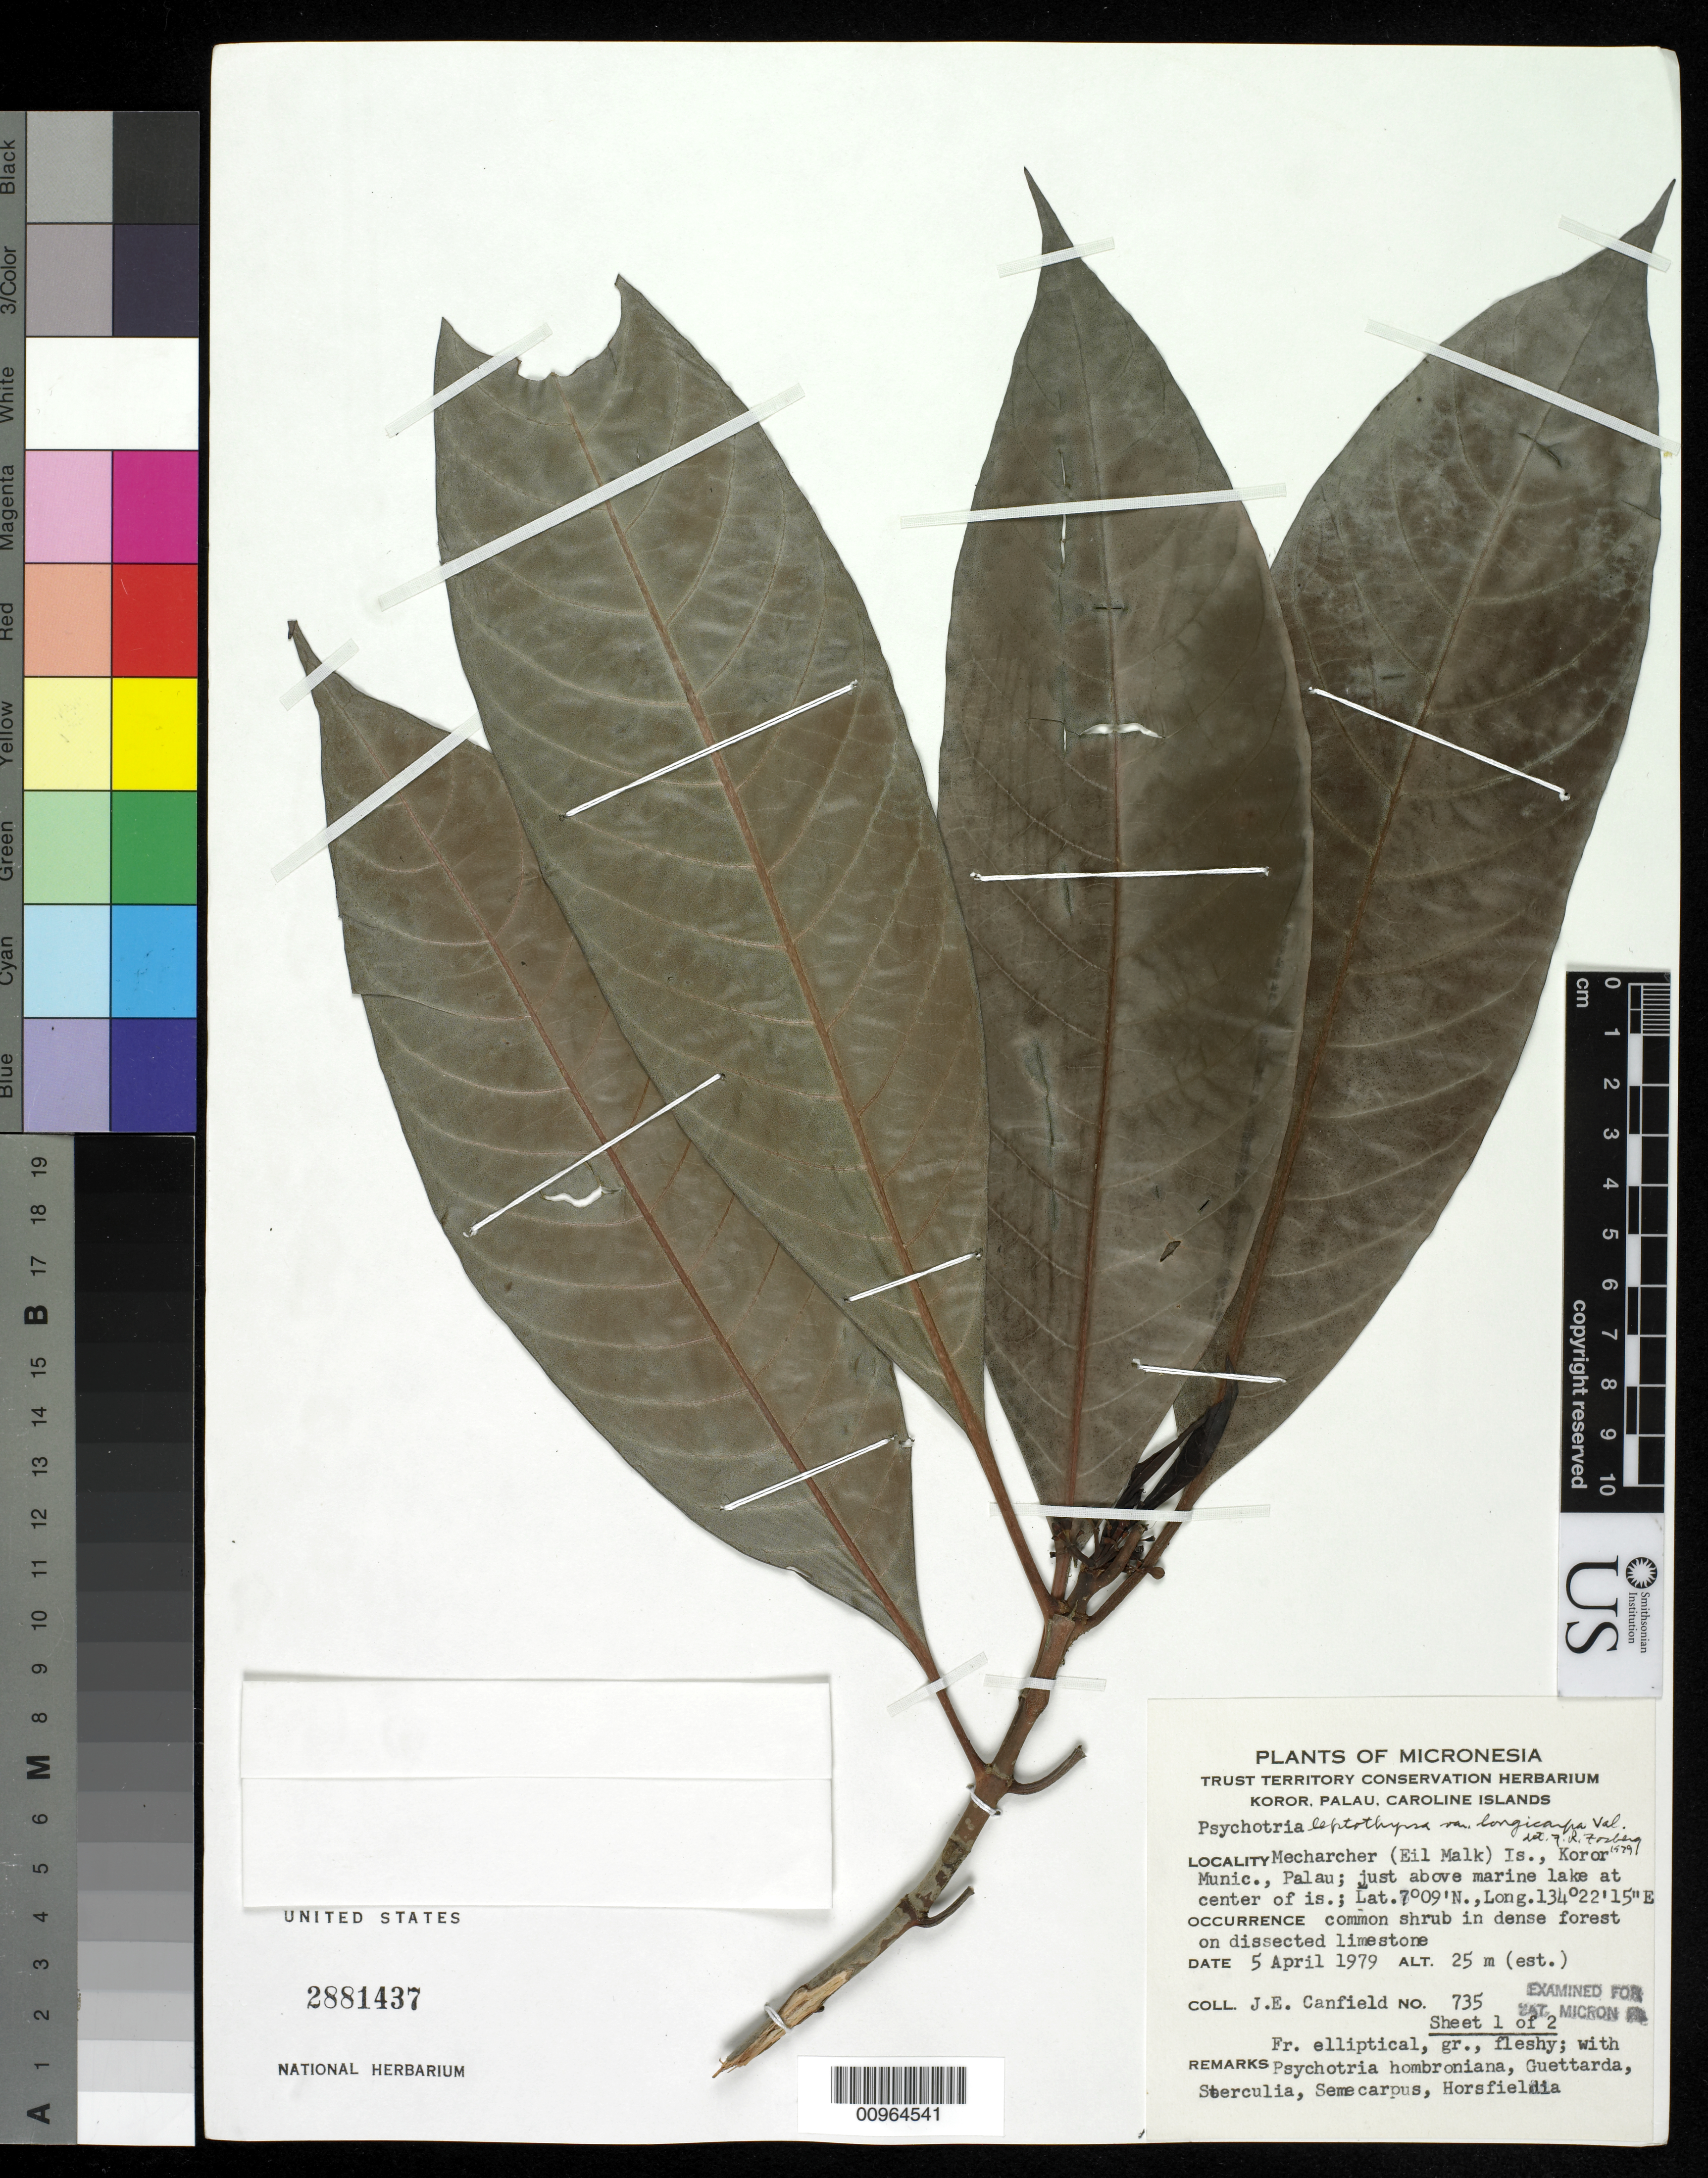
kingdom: Plantae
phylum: Tracheophyta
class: Magnoliopsida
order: Gentianales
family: Rubiaceae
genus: Psychotria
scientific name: Psychotria leptothyrsa var. longicarpa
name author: Valeton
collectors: J. E. Canfield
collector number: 735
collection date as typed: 05 Apr 1979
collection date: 1979-04-05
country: Palau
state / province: Koror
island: Mecherchar (Eil Malk)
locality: (Eil Malk island), Koror Munic., Palau, just above marine lake at center of island.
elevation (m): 25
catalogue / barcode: US 2881437